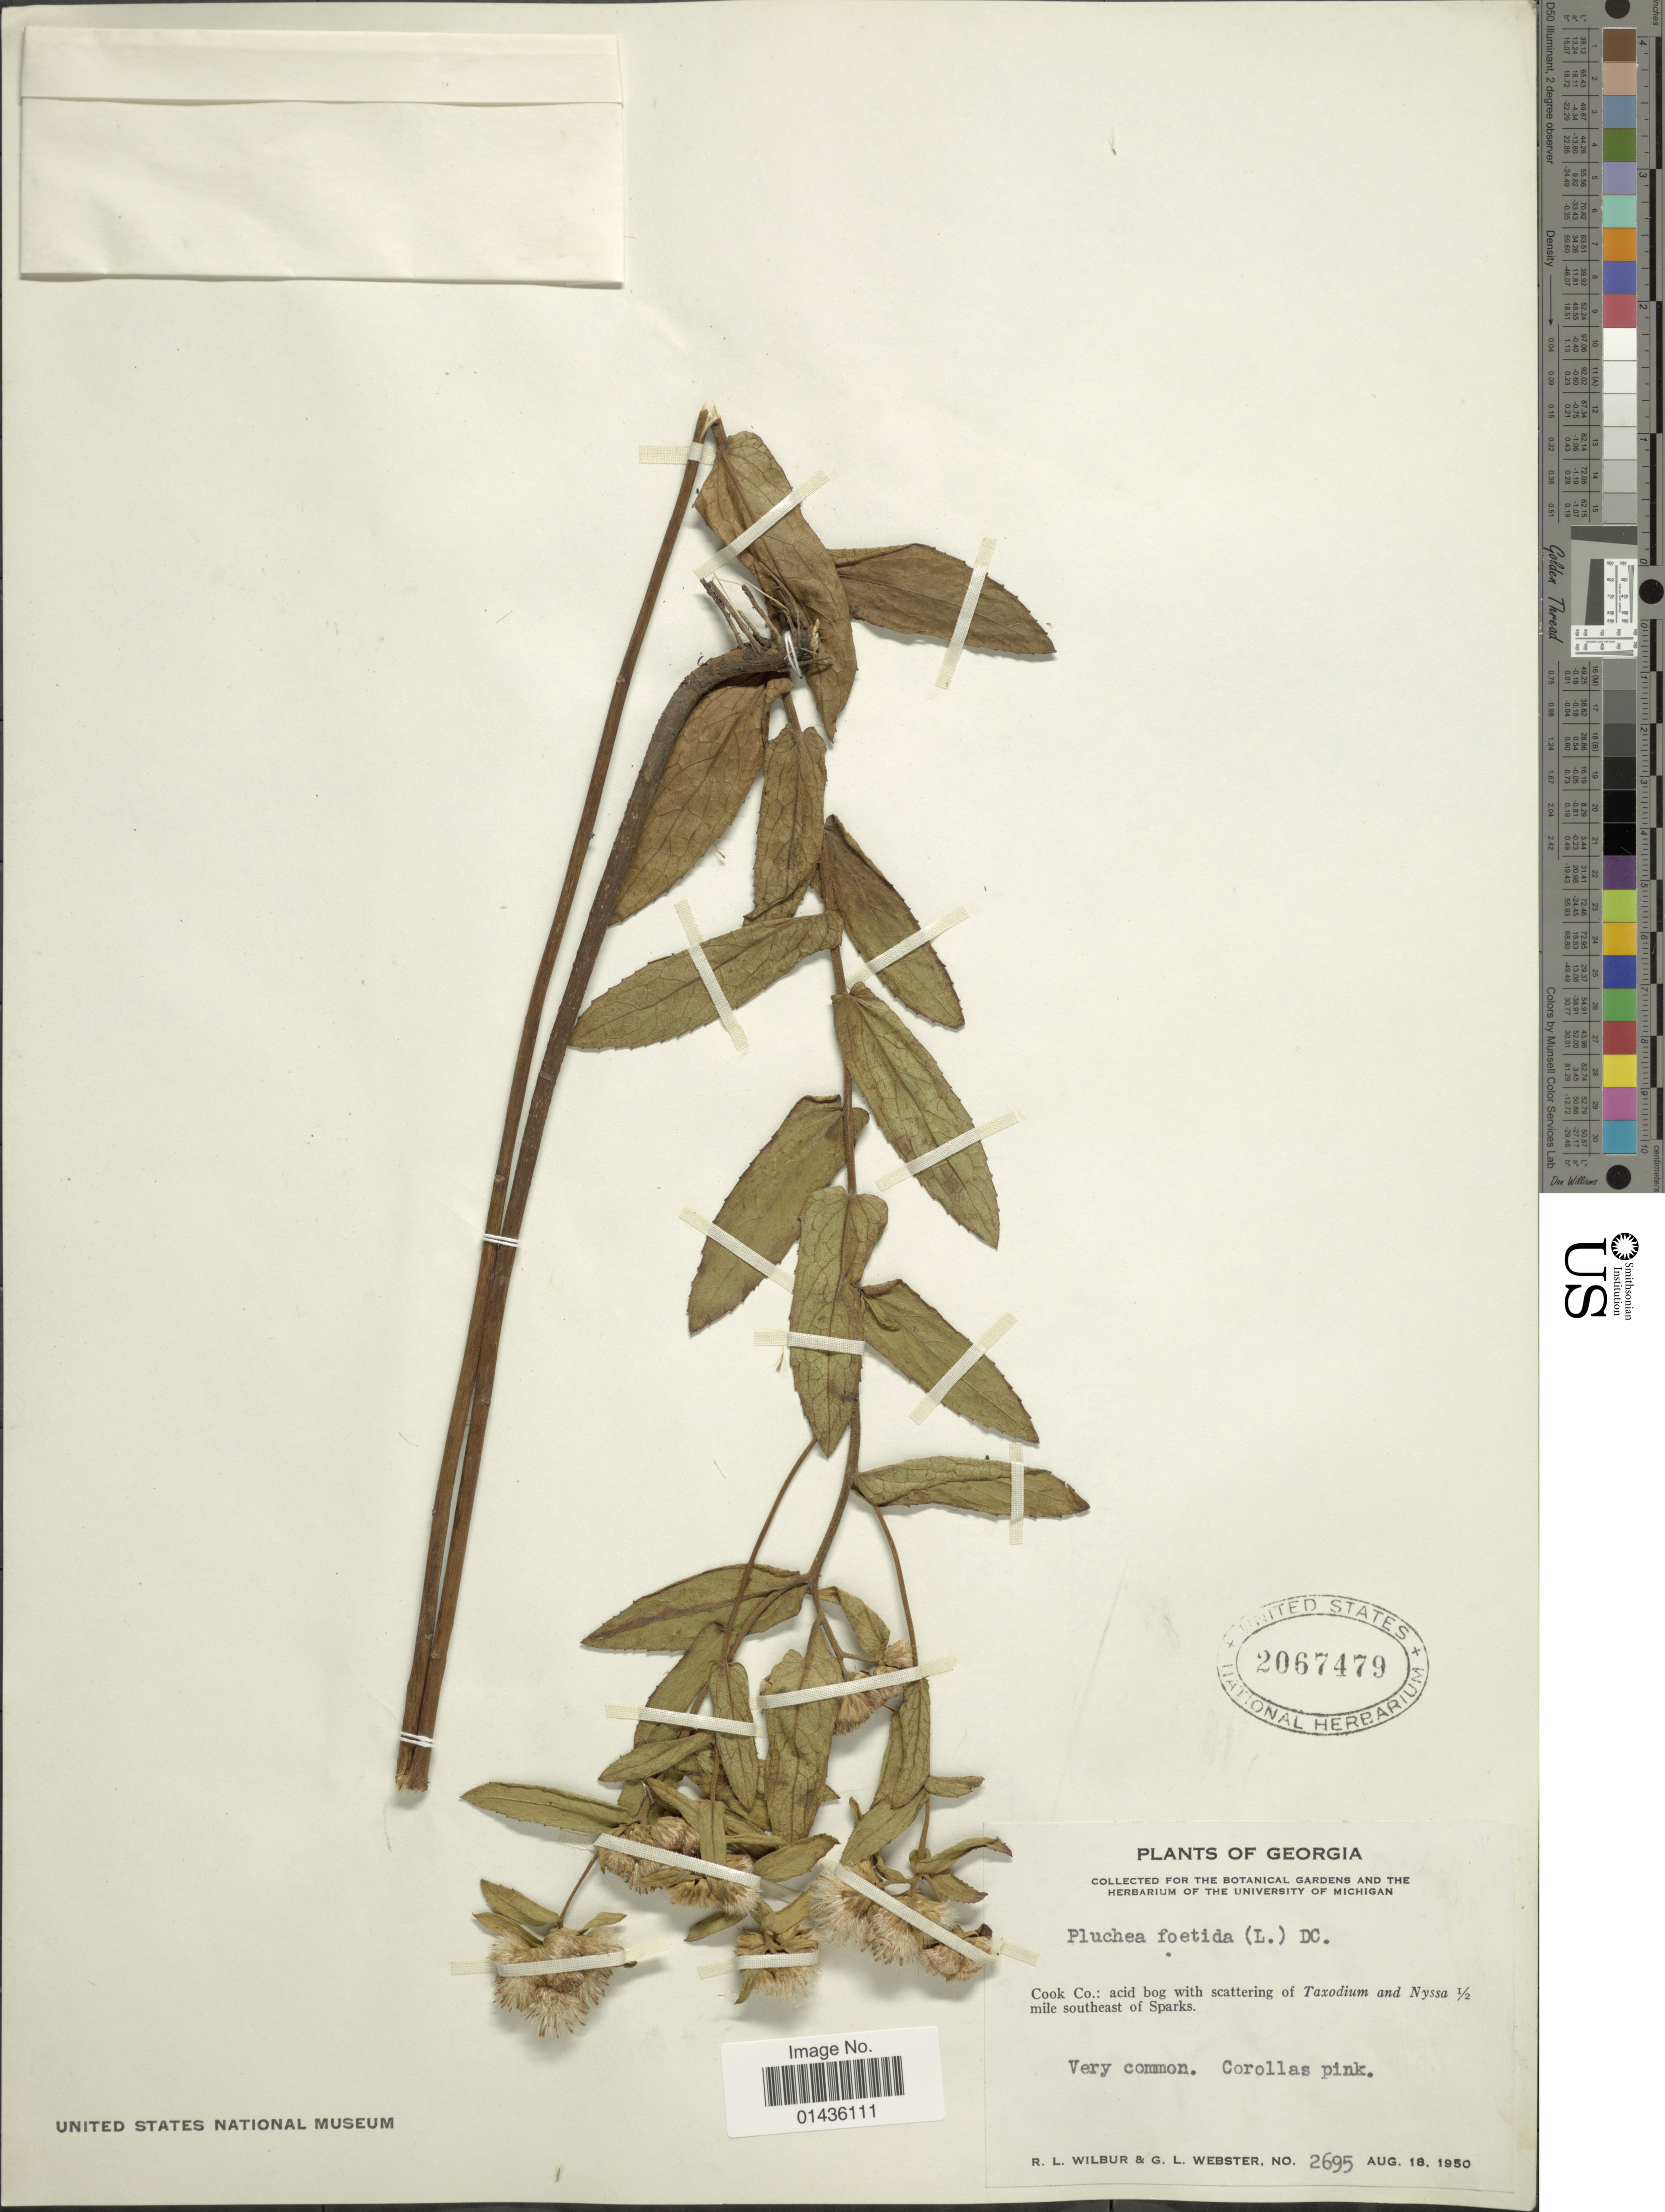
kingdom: Plantae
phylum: Tracheophyta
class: Magnoliopsida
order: Asterales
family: Asteraceae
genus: Pluchea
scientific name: Pluchea foetida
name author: (L.) DC.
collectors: R. L. Wilbur & G. L. Webster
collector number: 2695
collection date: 1950-08-18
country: United States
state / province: Georgia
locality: Cook Co., ½ mile southeast of Sparks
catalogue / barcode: US 2067479